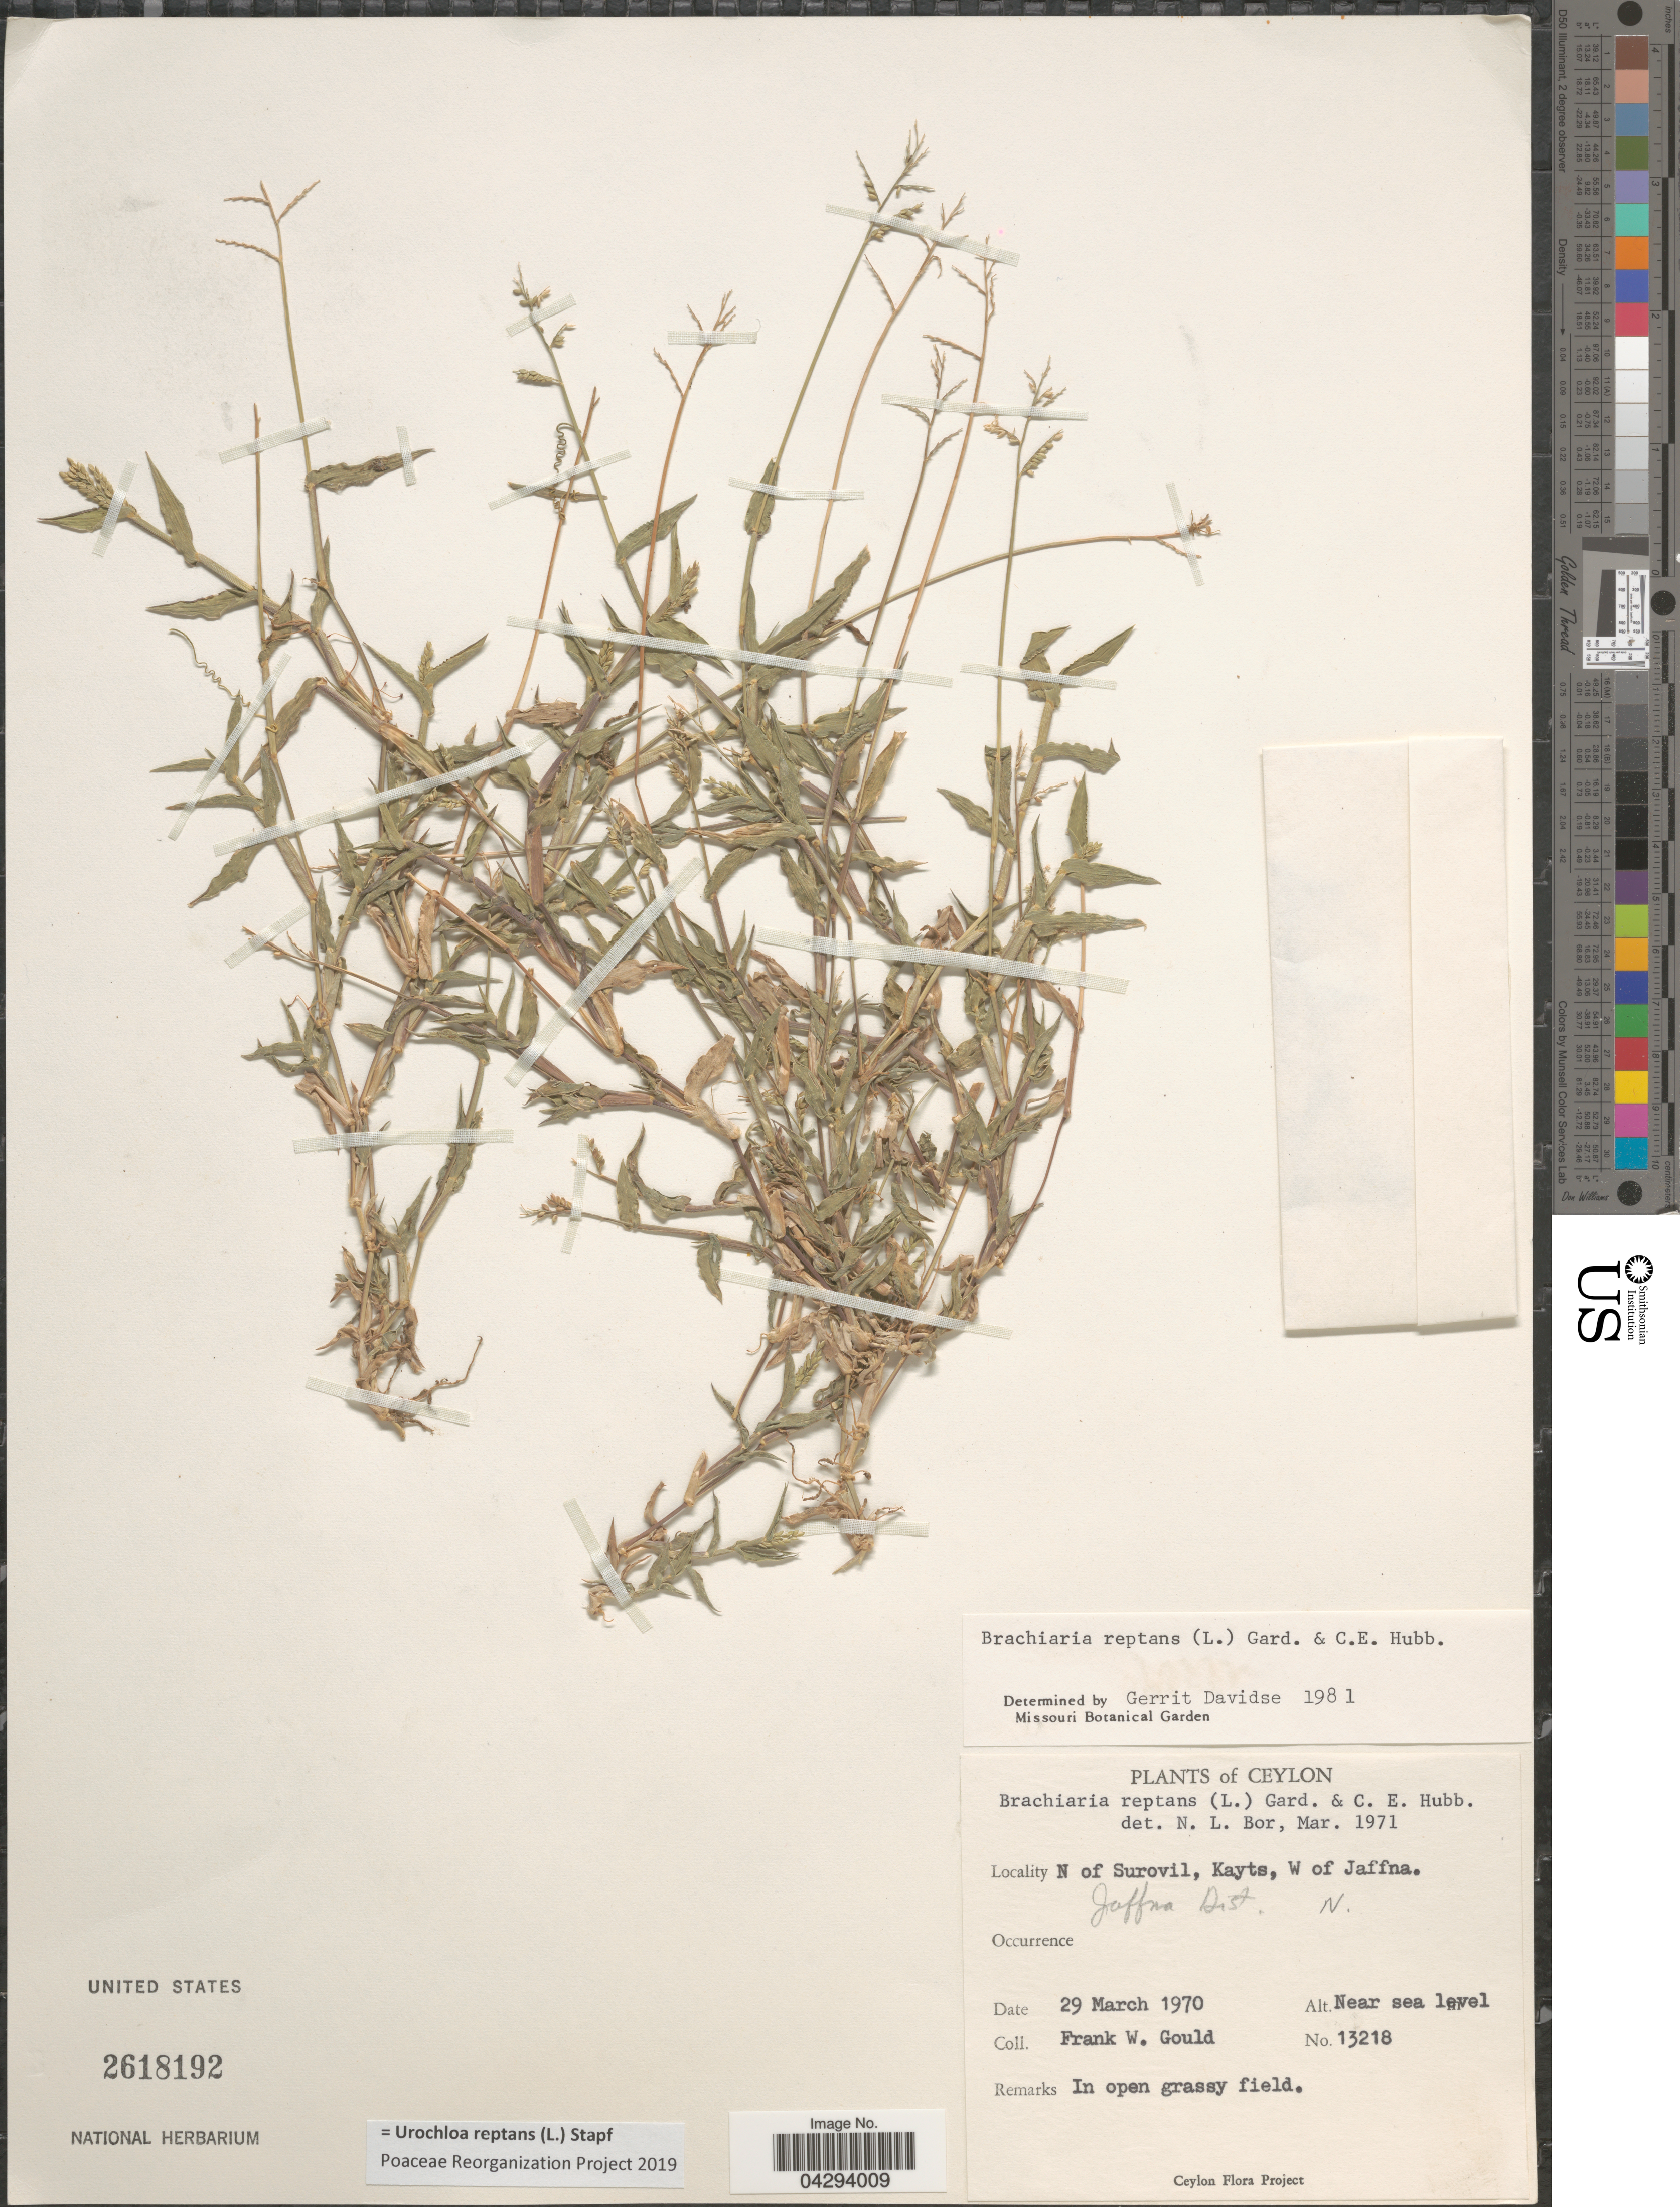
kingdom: Plantae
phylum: Tracheophyta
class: Liliopsida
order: Poales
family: Poaceae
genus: Urochloa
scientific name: Urochloa reptans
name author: (L.) Stapf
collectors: F. W. Gould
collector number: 13218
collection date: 1970-03-29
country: Sri Lanka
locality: Ceylon. N of Surovil, Kayts, W of Jaffna. Jaffna Dist. N.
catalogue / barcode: US 2618192